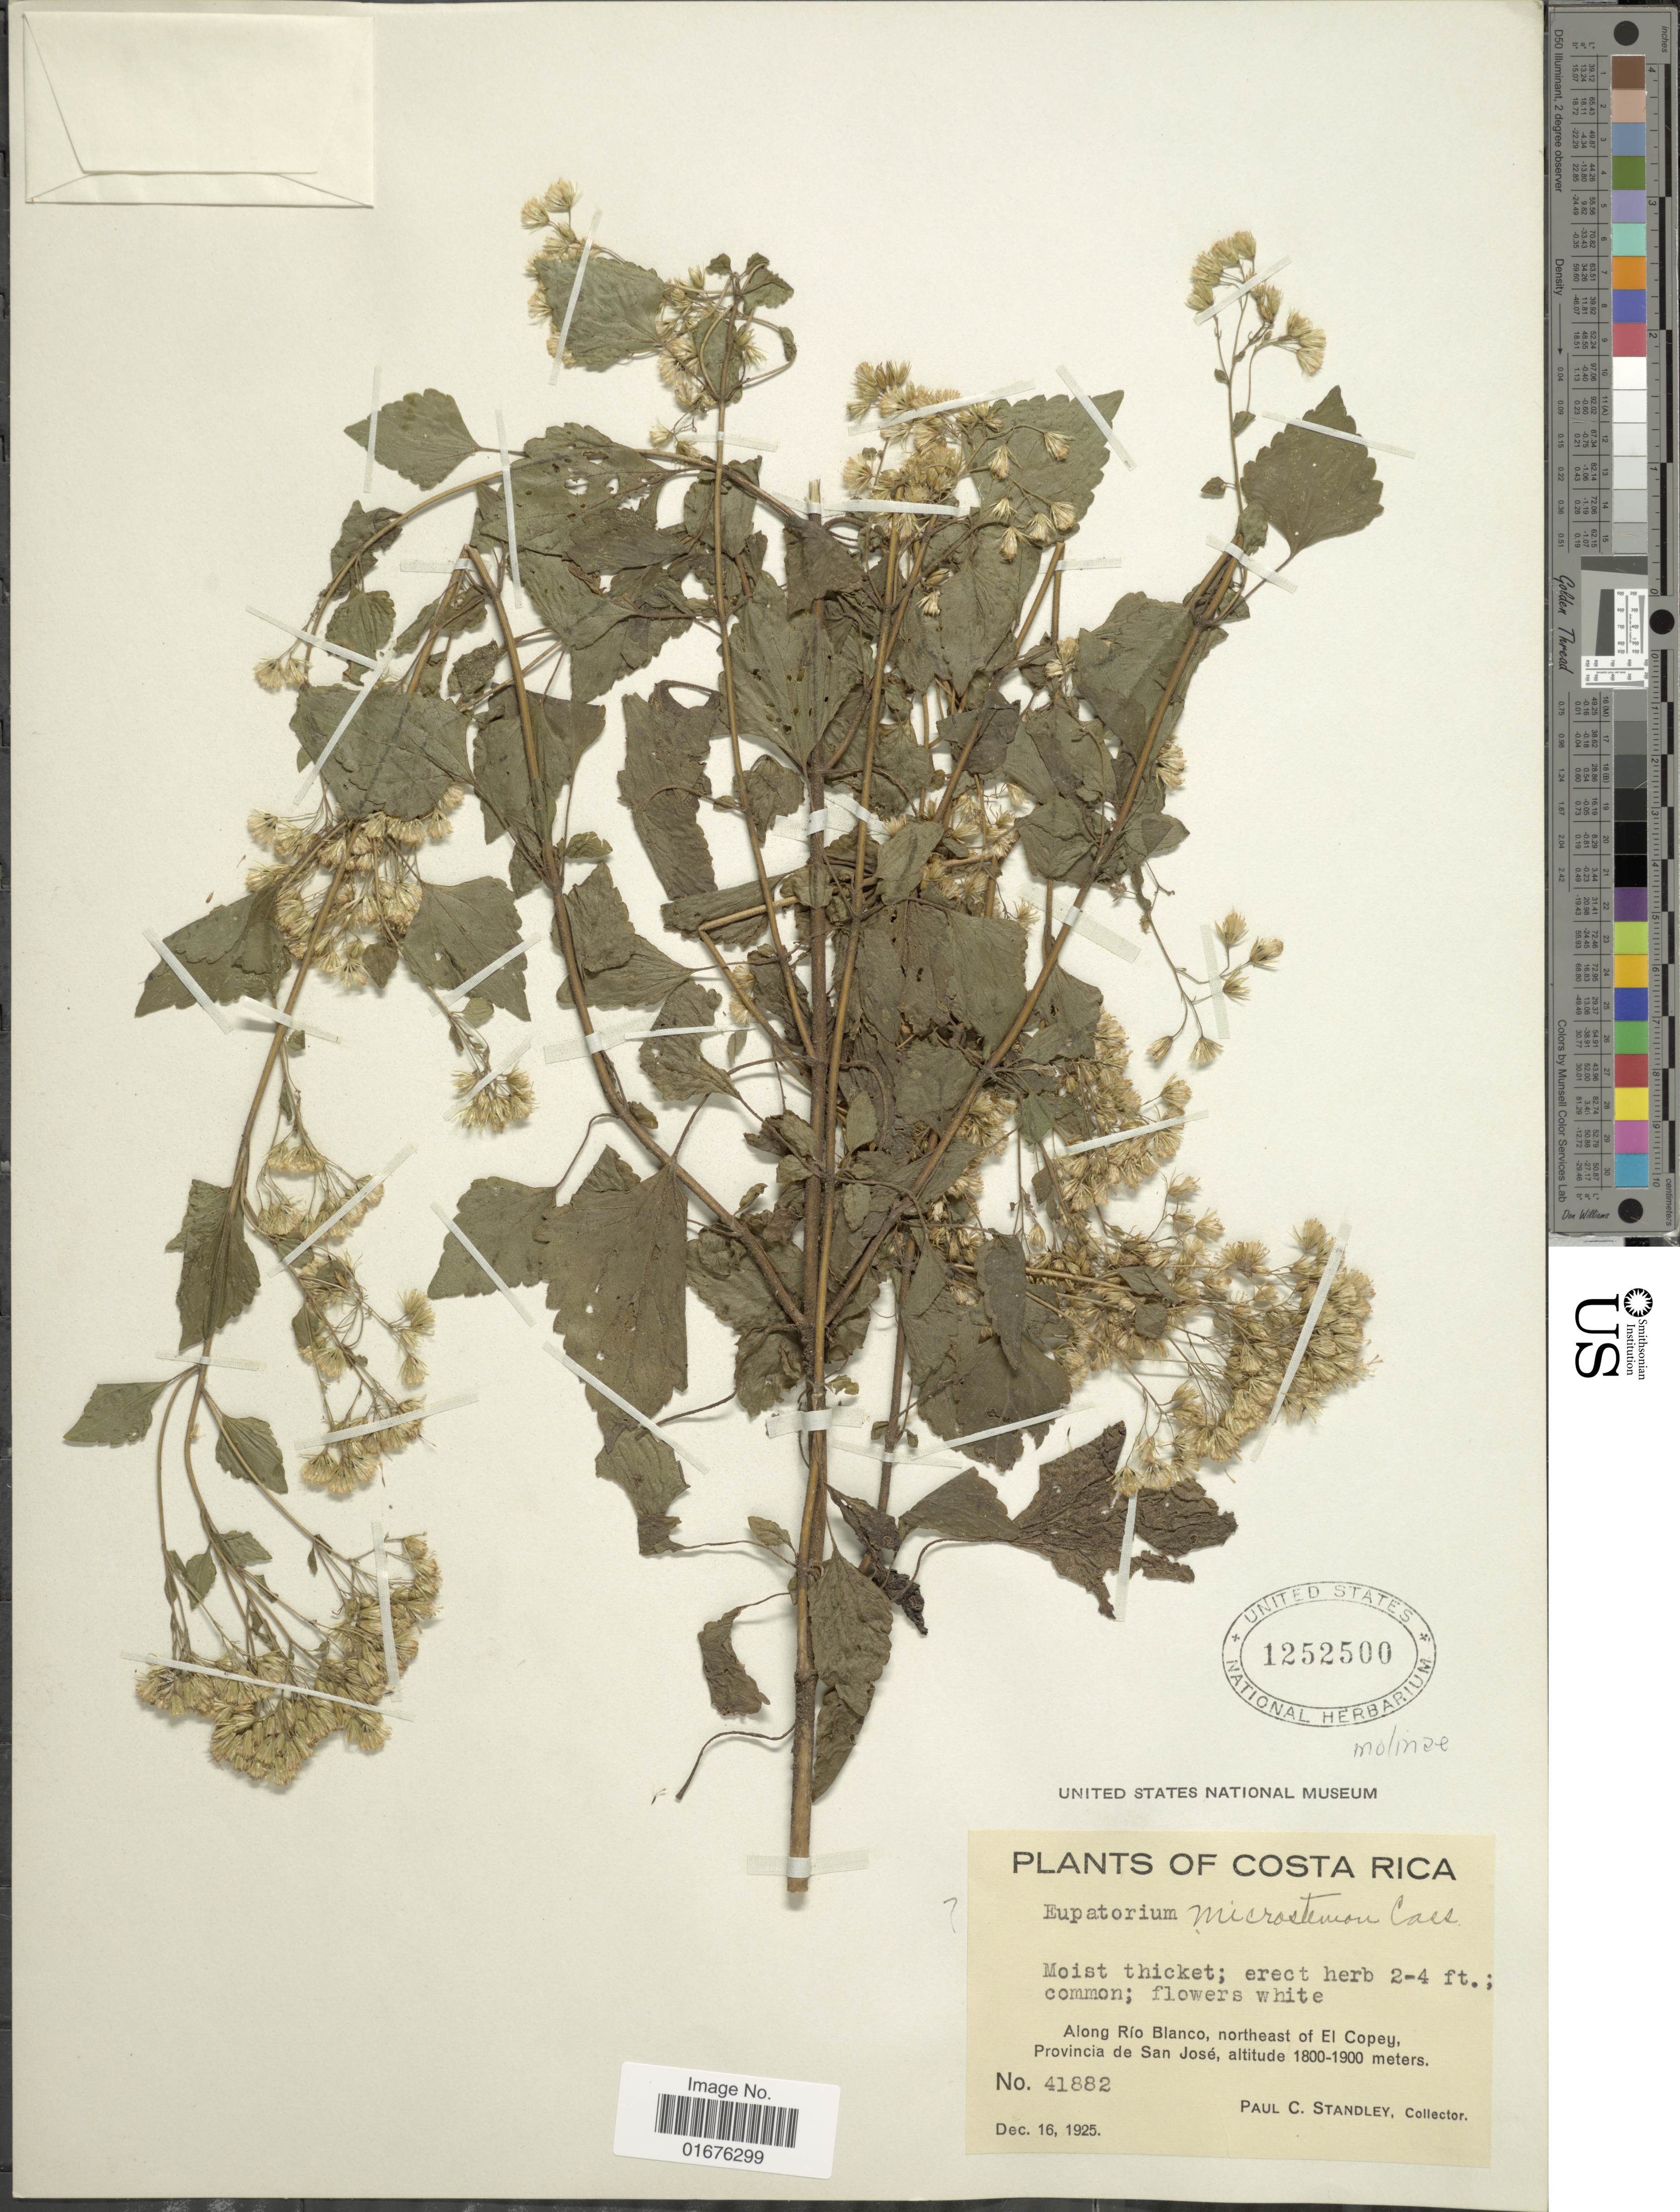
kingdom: Plantae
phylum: Tracheophyta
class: Magnoliopsida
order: Asterales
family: Asteraceae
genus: Ageratina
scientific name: Ageratina molinae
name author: R.M. King & H. Rob.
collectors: P. C. Standley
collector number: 41882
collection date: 1925-12-16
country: Costa Rica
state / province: San José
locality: Moist thicket, along Río Blanco, northeast of El Copey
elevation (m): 1800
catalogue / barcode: US 1252500